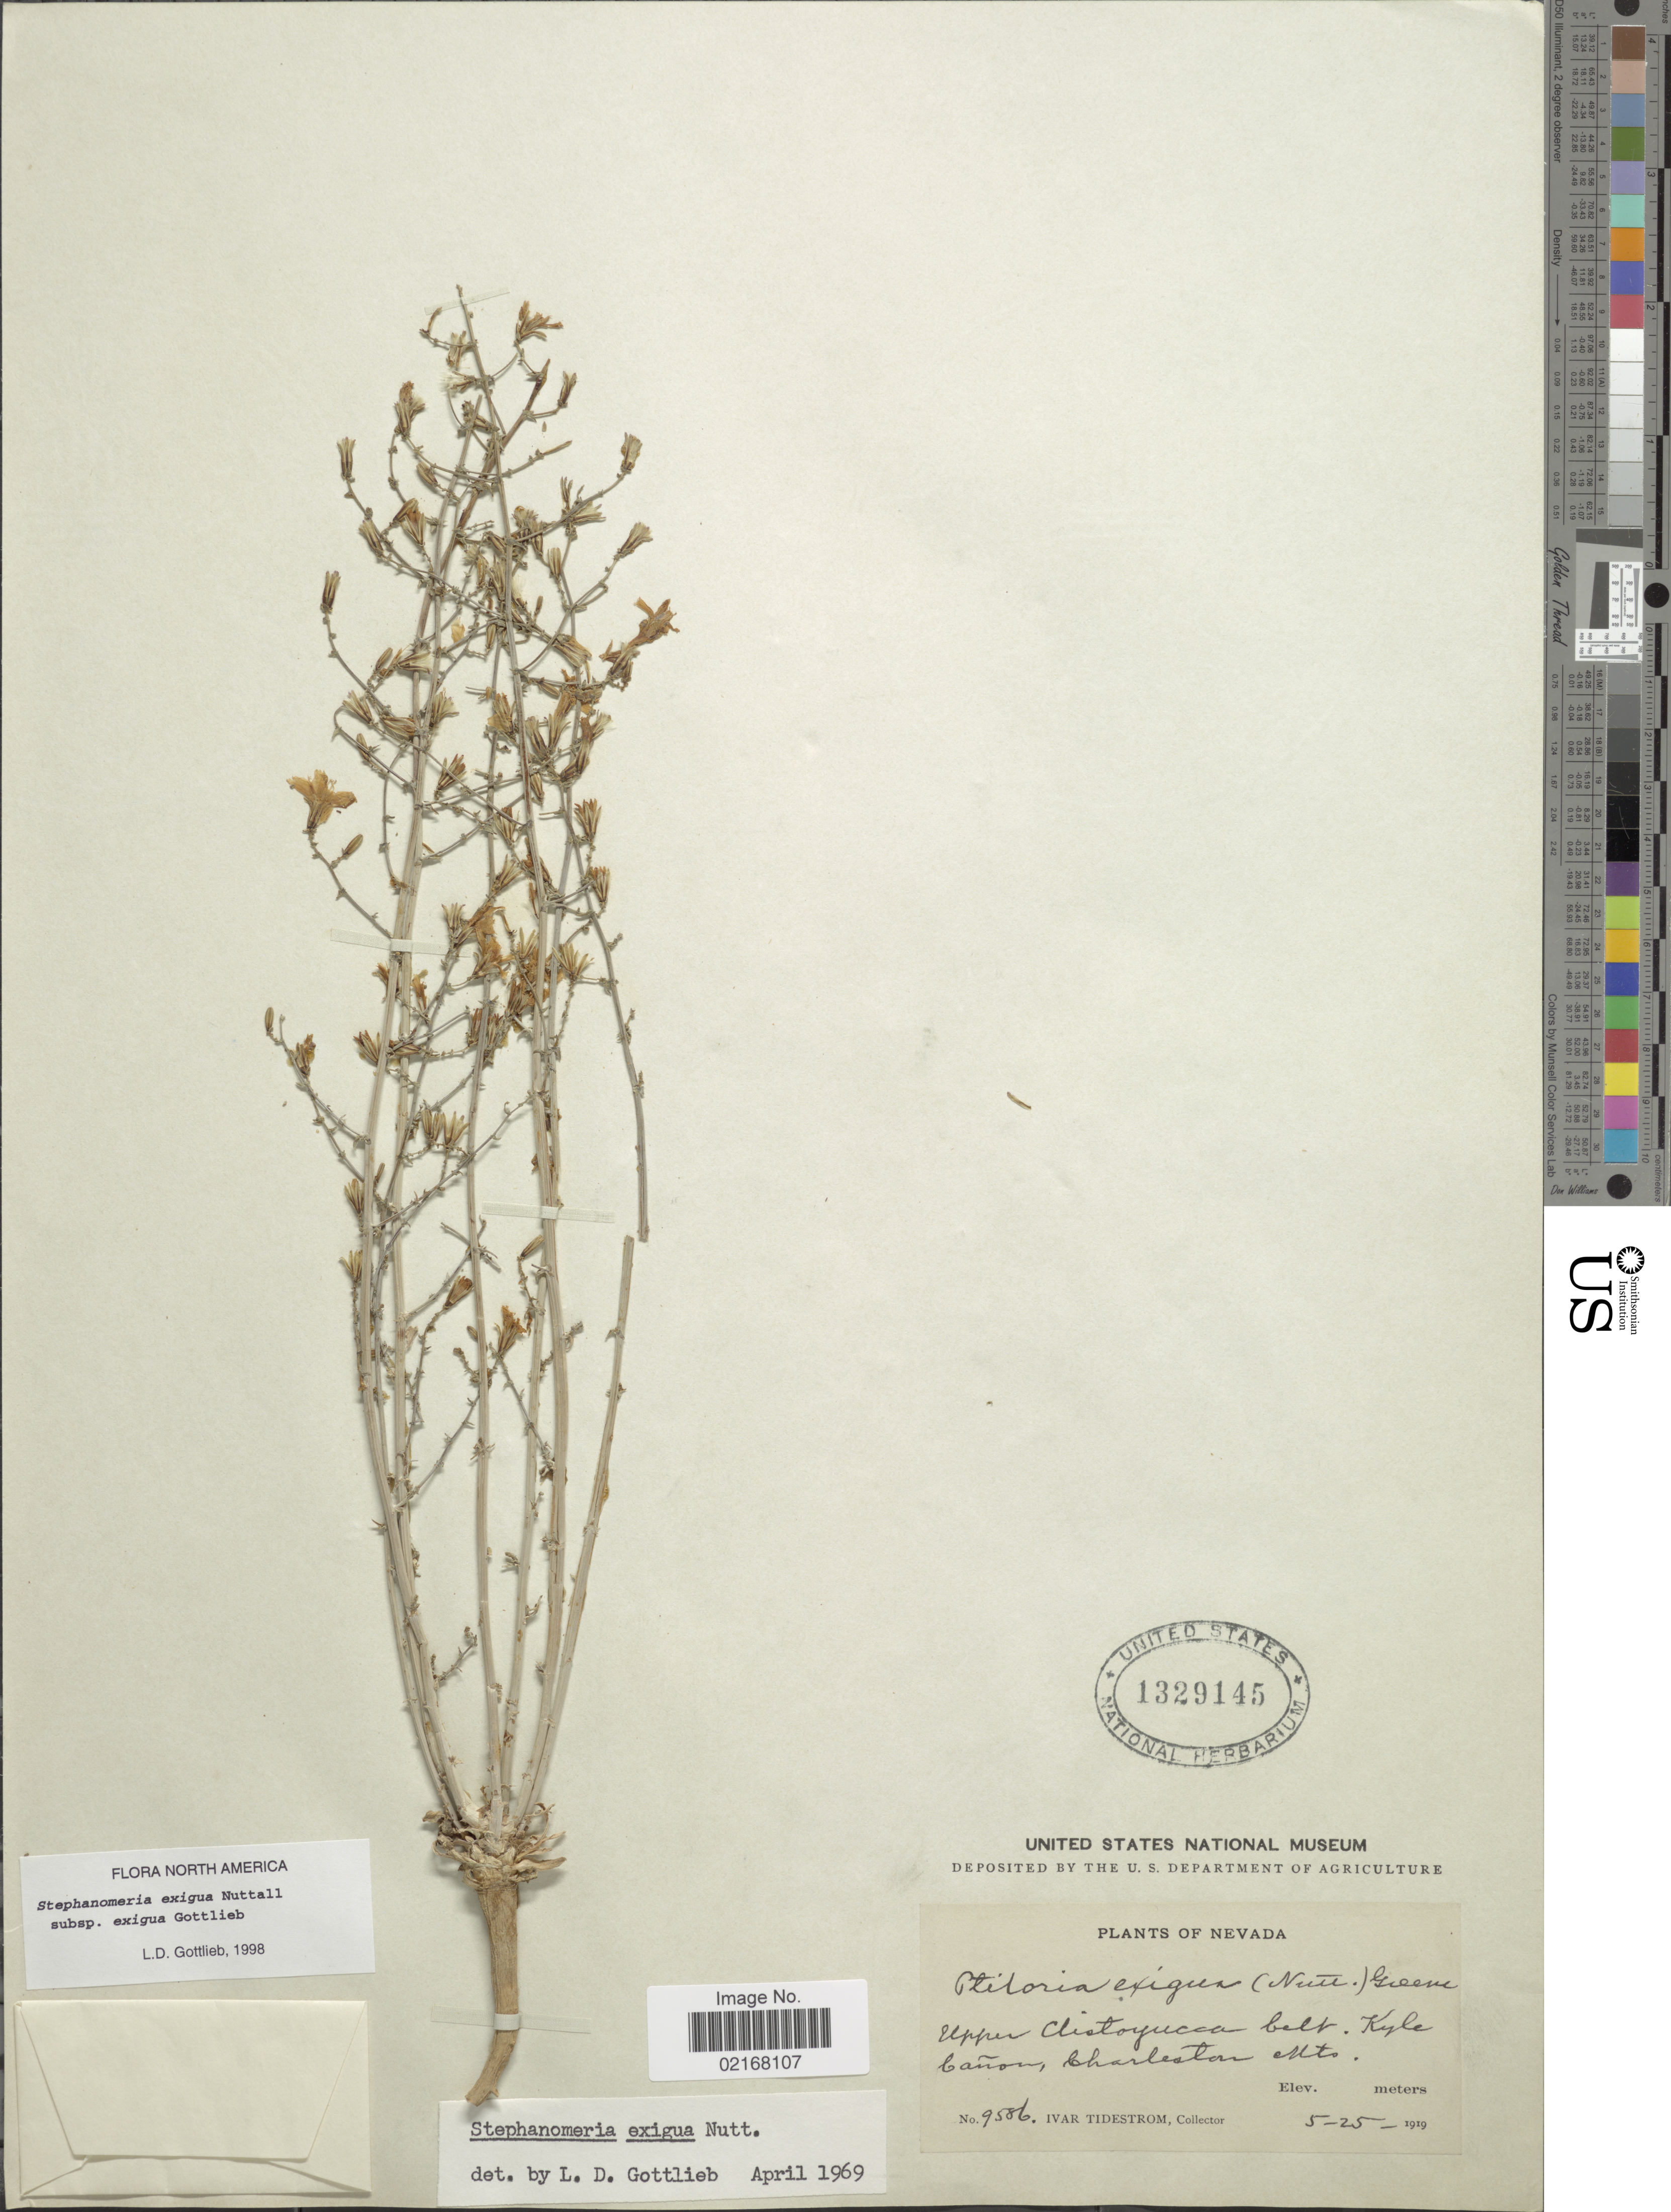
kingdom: Plantae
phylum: Tracheophyta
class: Magnoliopsida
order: Asterales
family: Asteraceae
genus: Stephanomeria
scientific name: Stephanomeria exigua subsp. exigua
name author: Nutt.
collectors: I. F. Tidestrom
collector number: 9586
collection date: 1919-05-25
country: United States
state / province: Nevada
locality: Upper Clistoyucca belt. Kyle Cañon, Charleston Mts.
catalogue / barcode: US 1329145